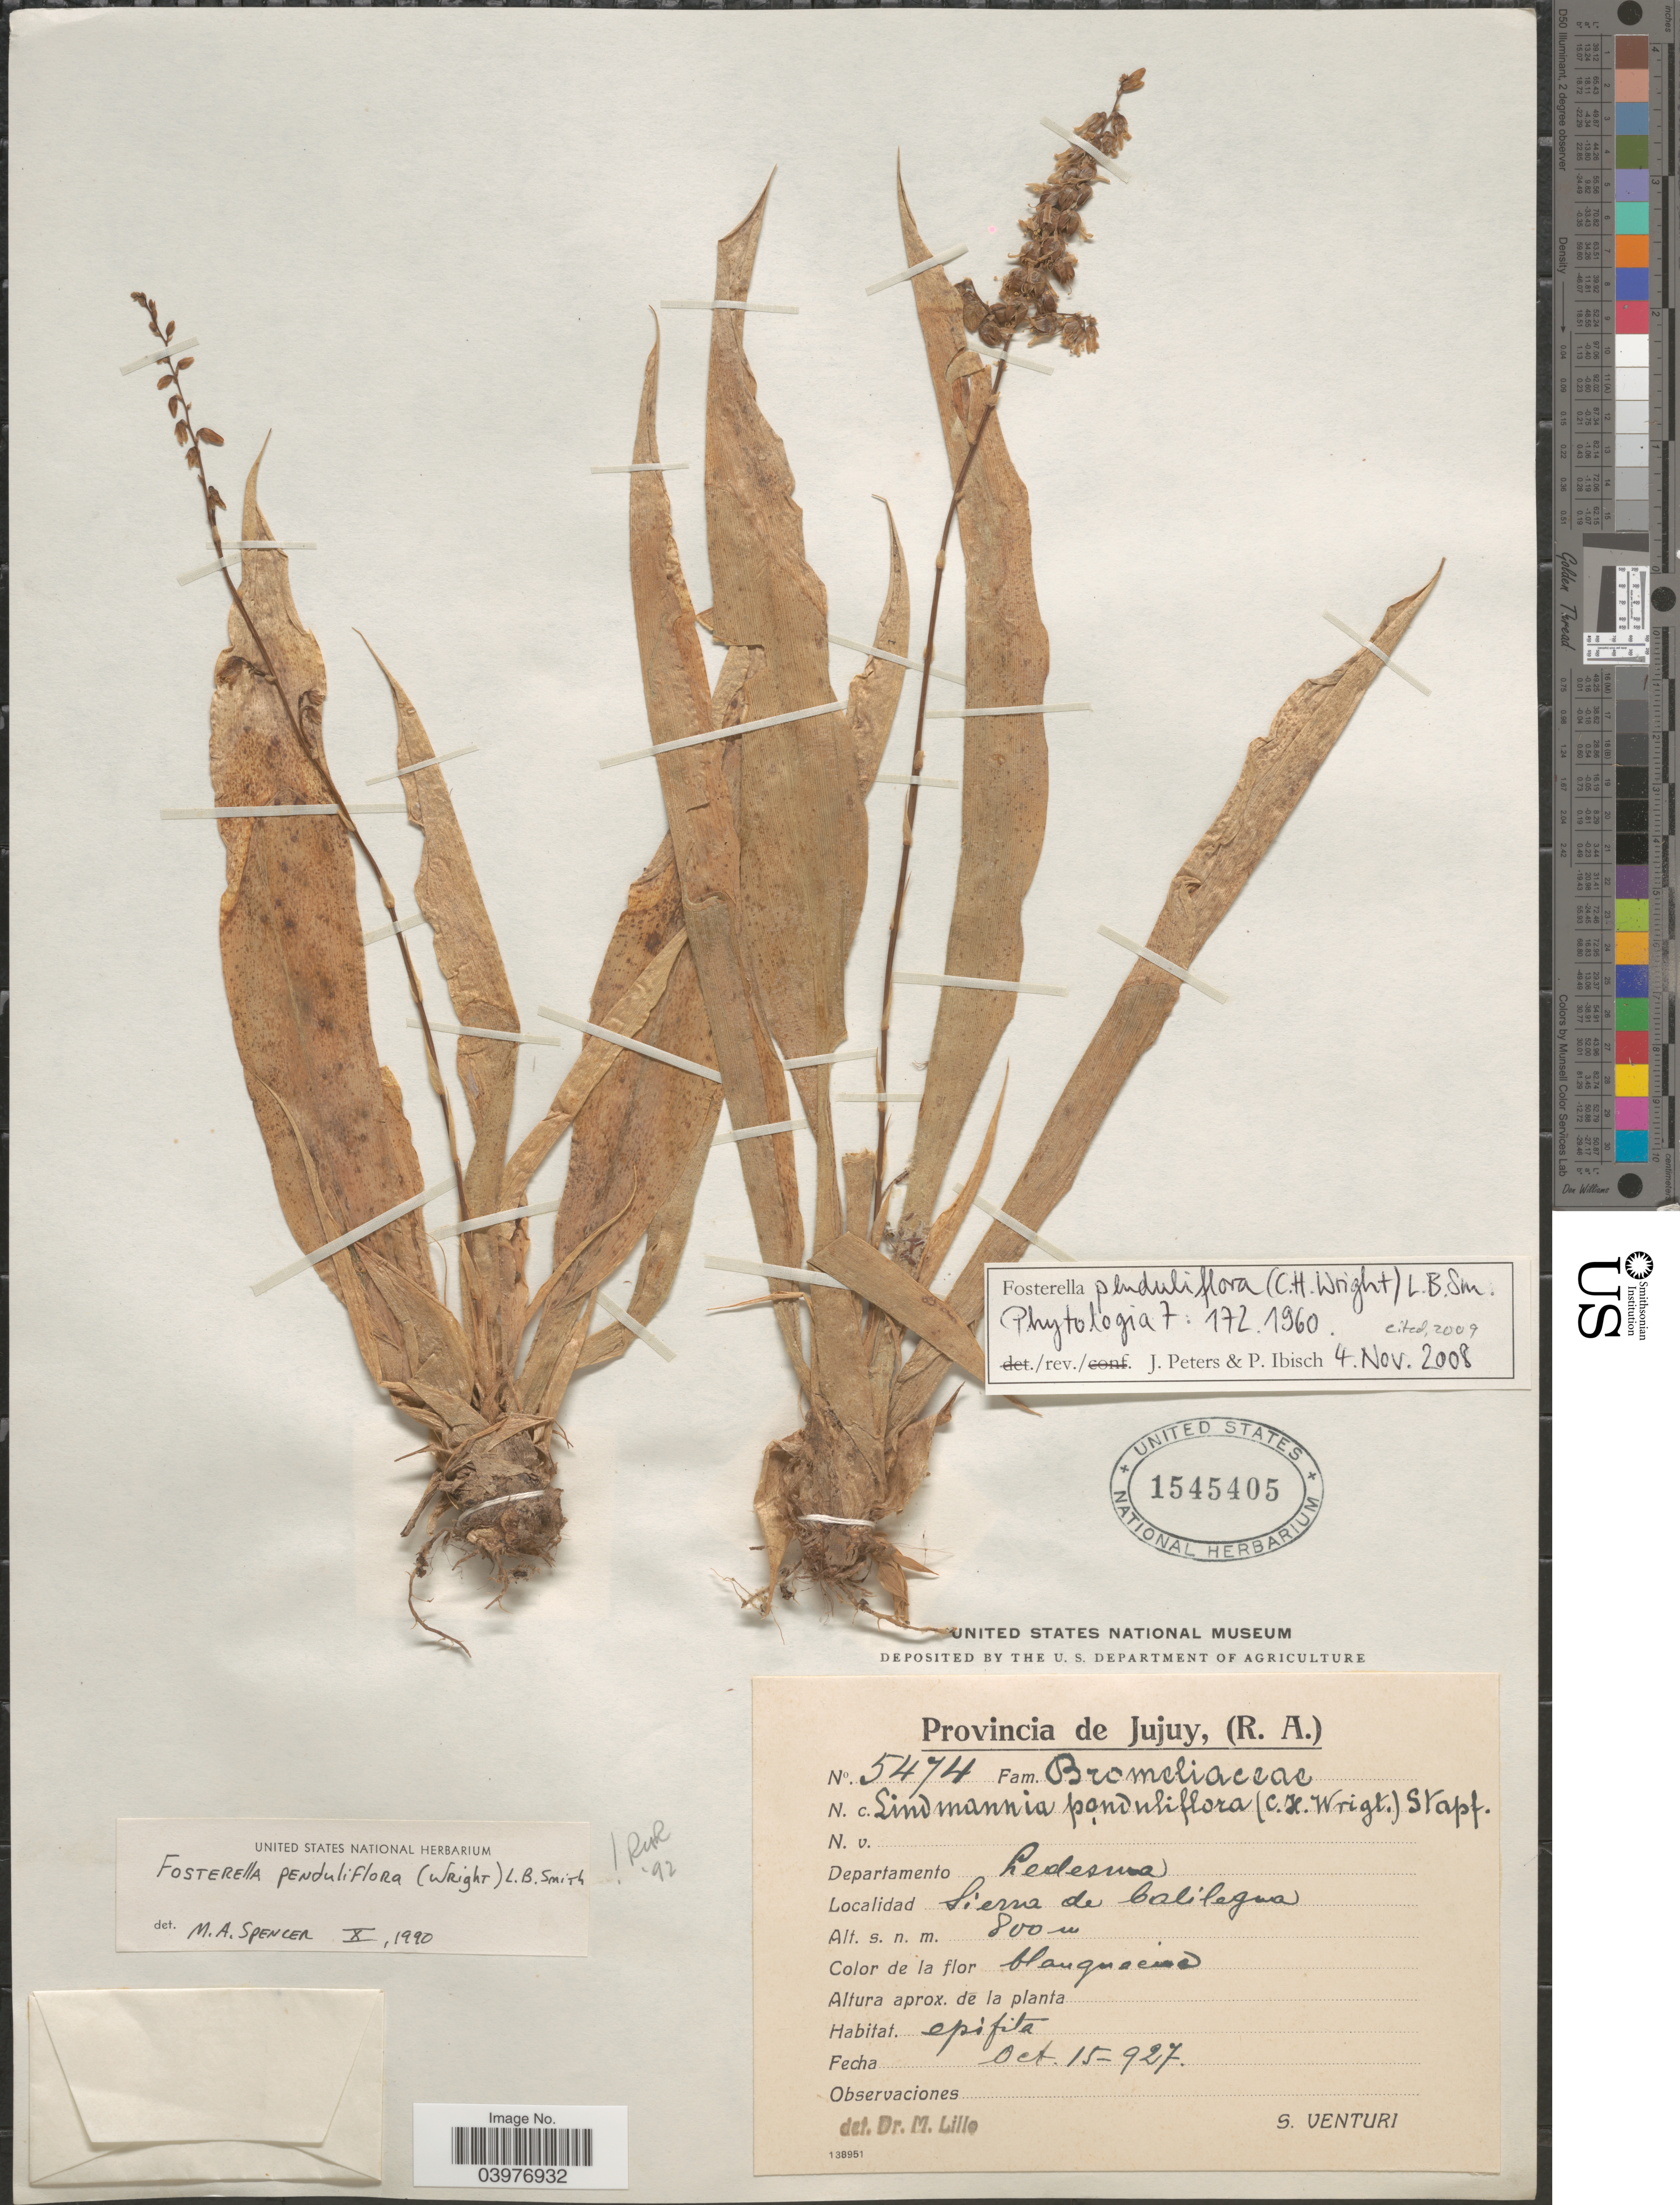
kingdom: Plantae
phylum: Tracheophyta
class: Liliopsida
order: Poales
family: Bromeliaceae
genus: Fosterella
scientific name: Fosterella penduliflora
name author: (C.H. Wright) L.B. Sm.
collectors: S. Venturi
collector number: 5474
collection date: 1927-10-15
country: Argentina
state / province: Jujuy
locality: Departamento Ledesma. Sierra de Calilegua.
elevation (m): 800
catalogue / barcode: US 1545405